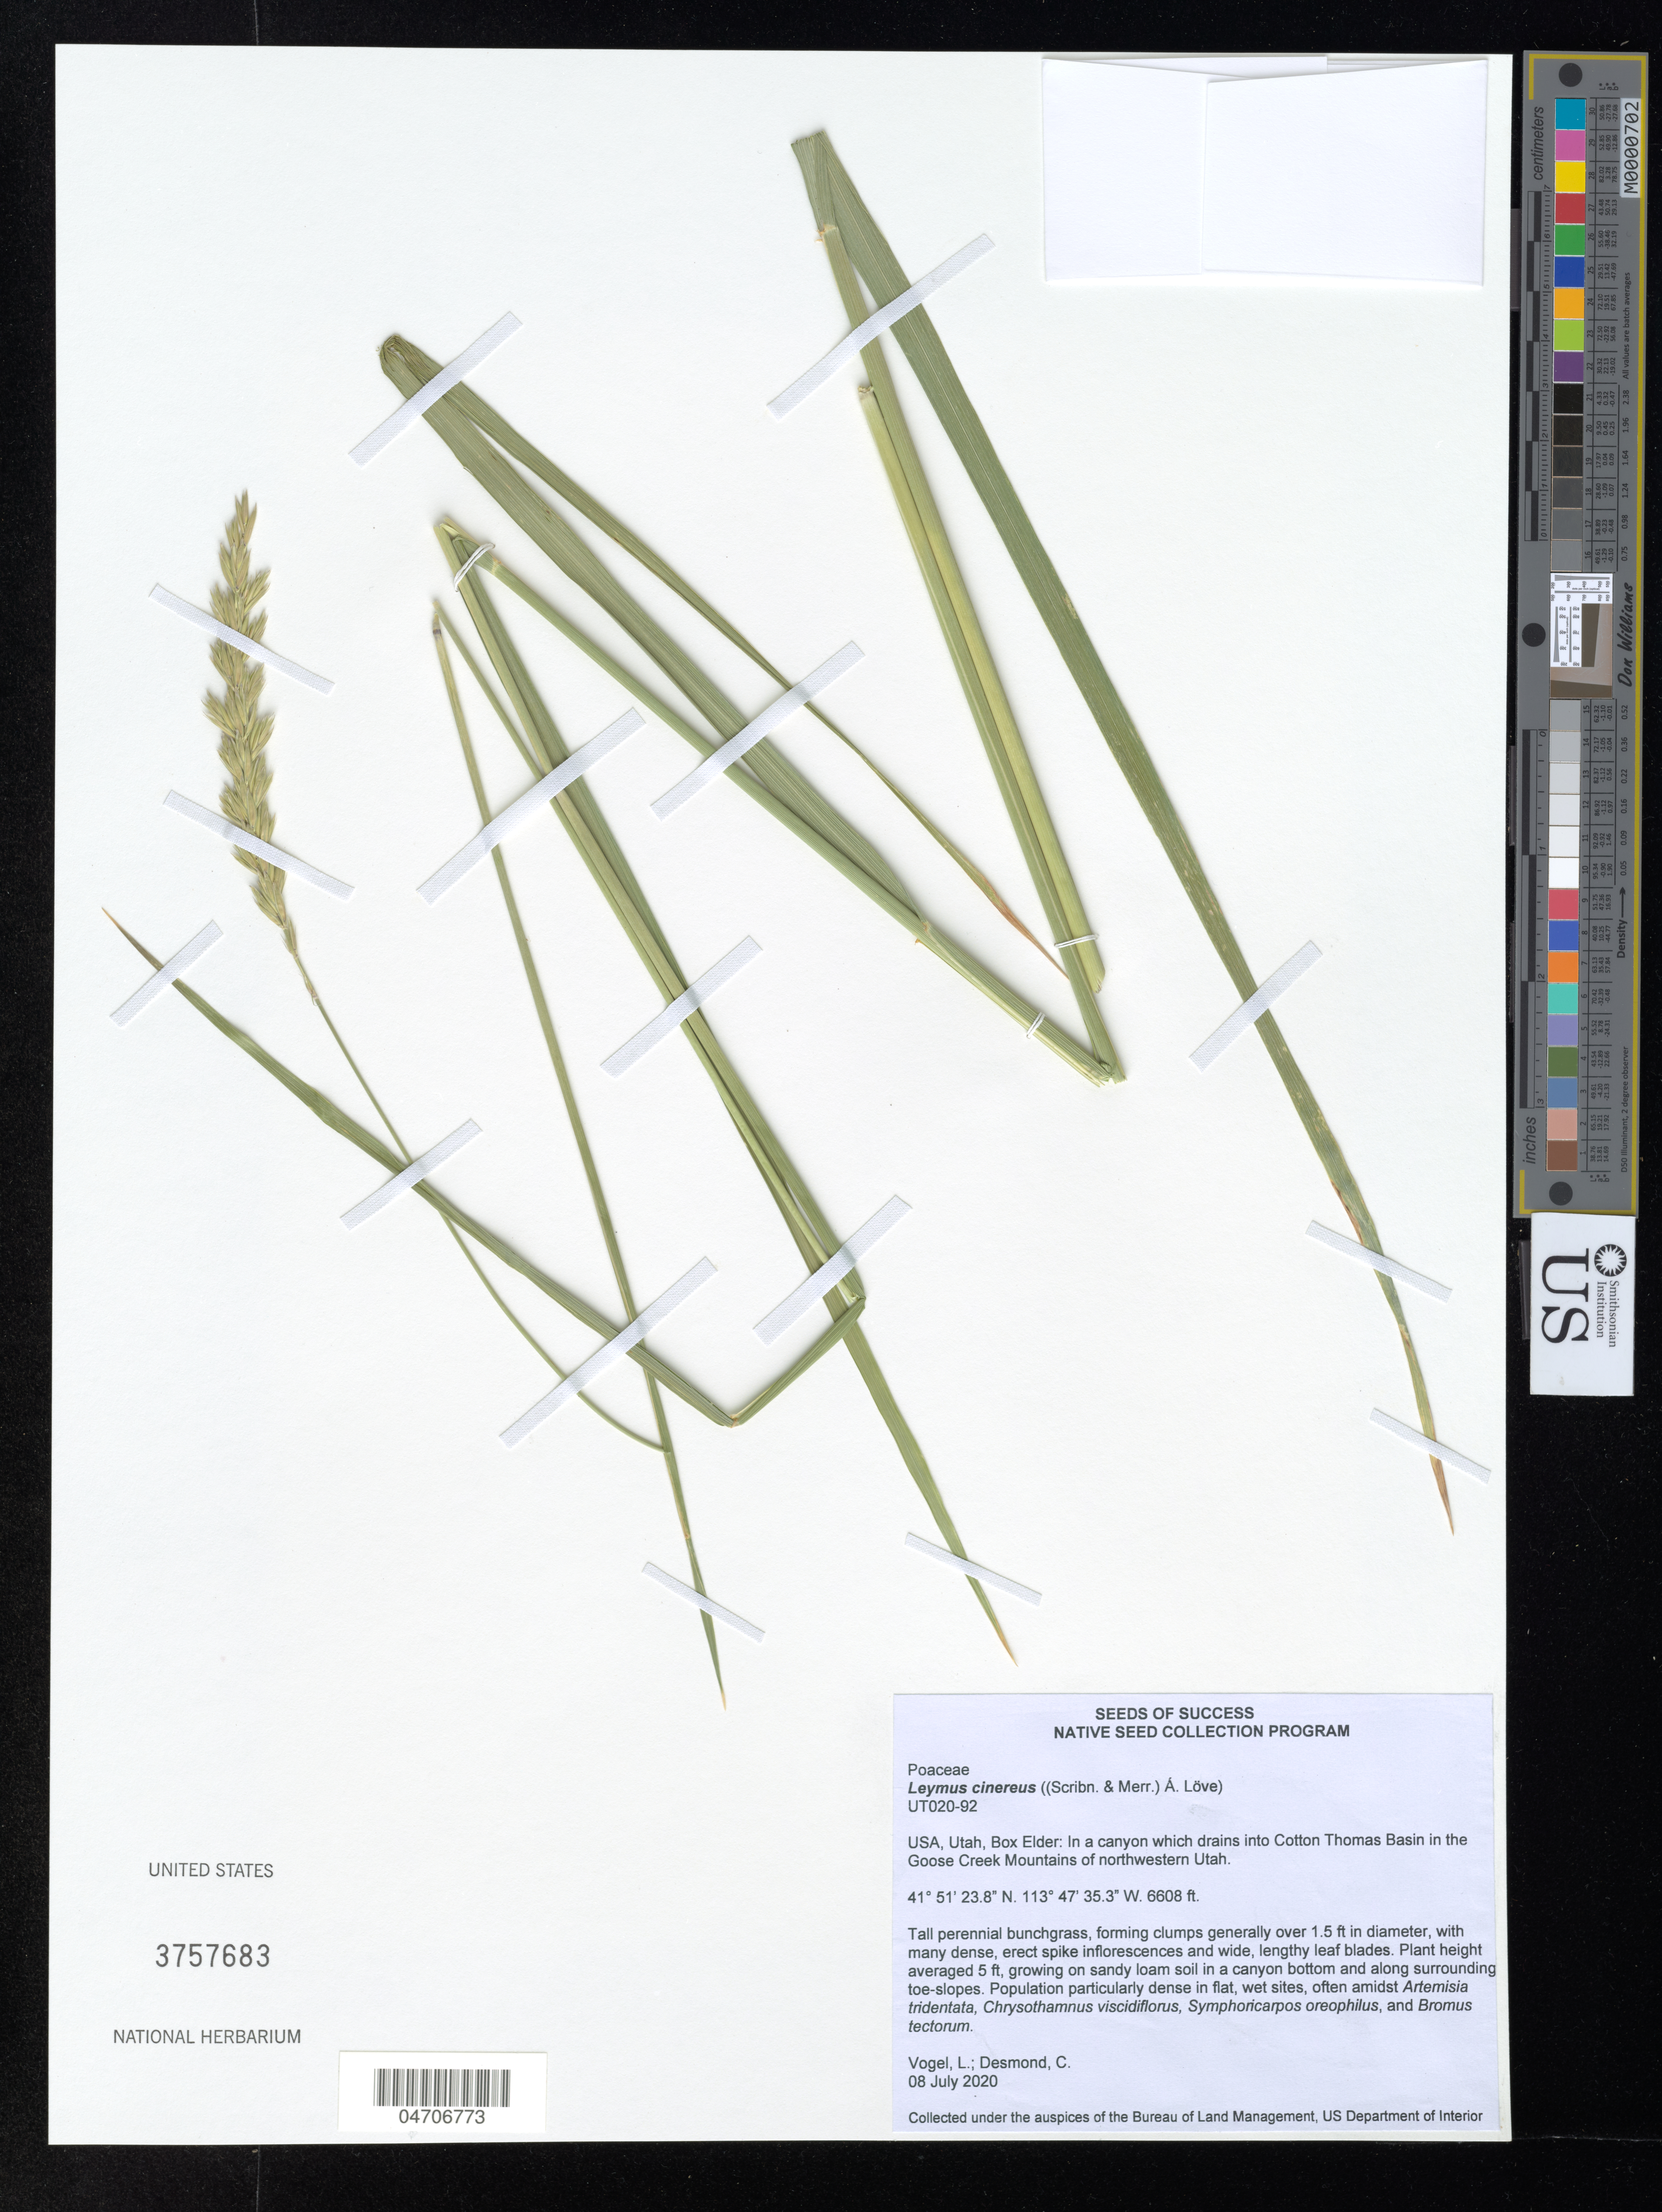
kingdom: Plantae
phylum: Tracheophyta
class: Liliopsida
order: Poales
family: Poaceae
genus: Leymus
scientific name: Leymus cinereus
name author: (Scribn. & Merr.) Á. Löve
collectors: L. H. Vogel & C. Desmond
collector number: UT020-92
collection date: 2020-07-08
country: United States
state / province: Utah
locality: Box Elder: In a canyon which drains into Cotton Thomas Basin in the Goose Creek Mountains of northwestern Utah.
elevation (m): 2014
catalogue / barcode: US 3757683